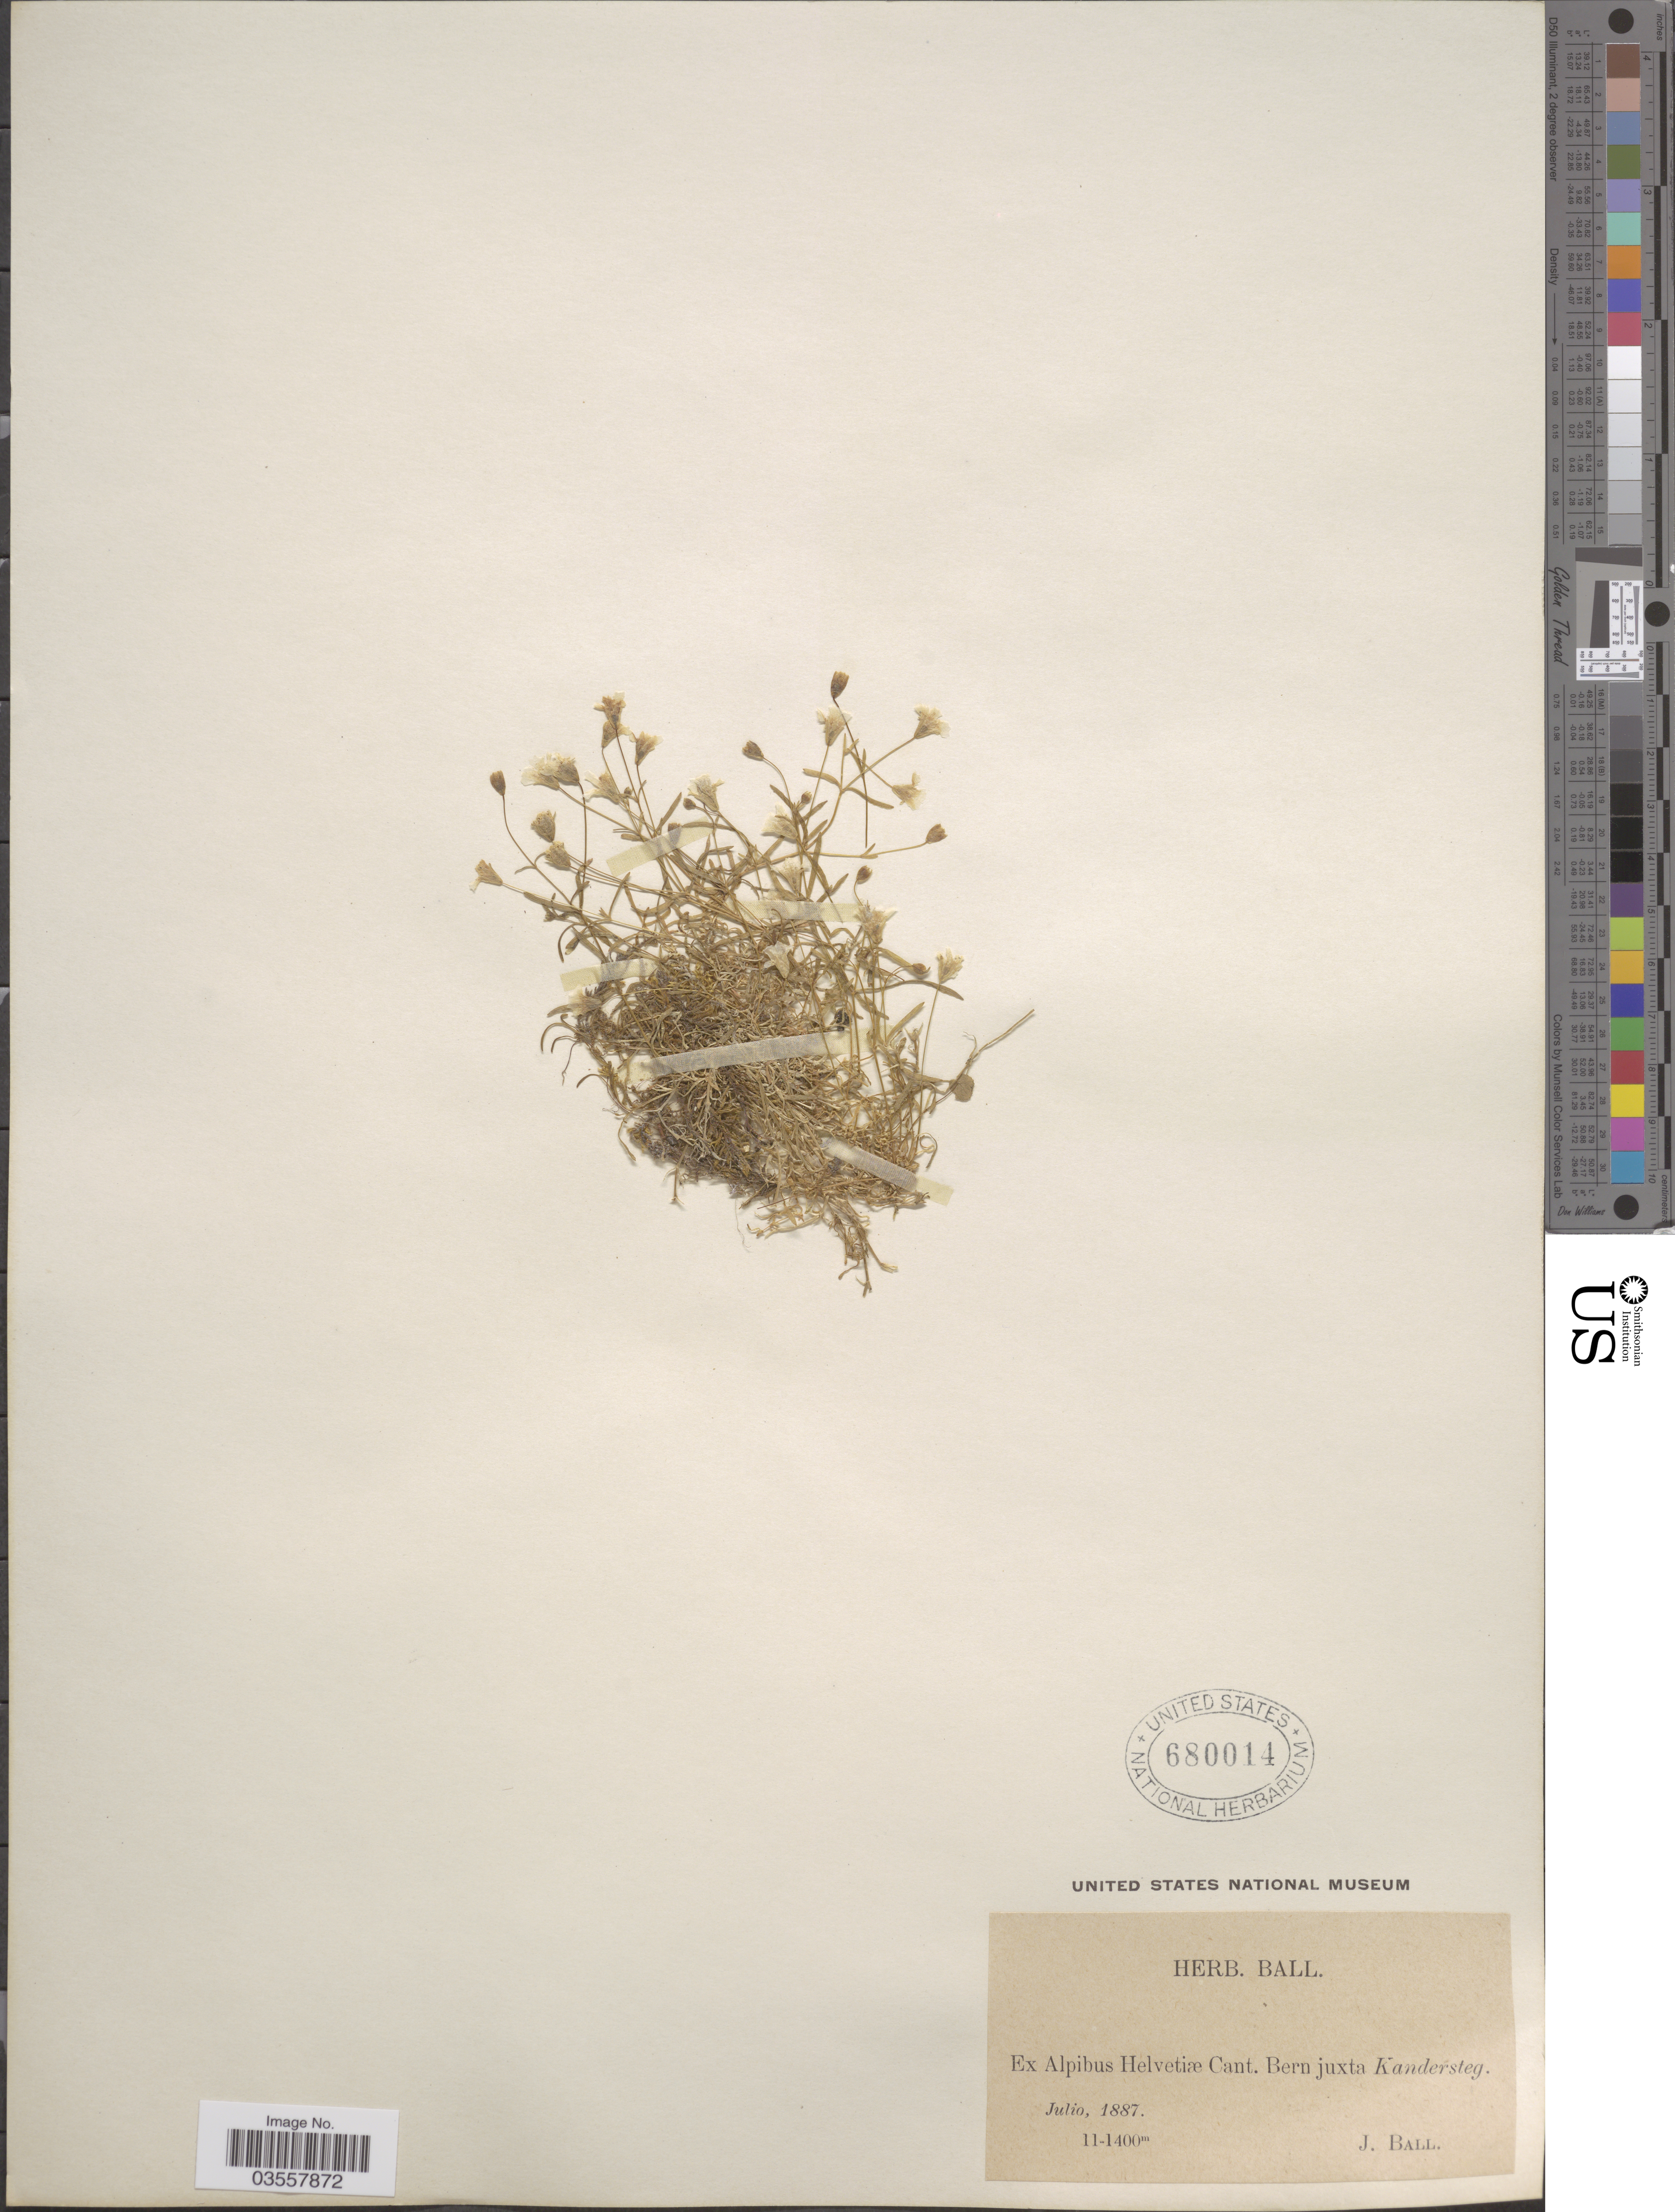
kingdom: Plantae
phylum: Tracheophyta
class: Magnoliopsida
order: Caryophyllales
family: Caryophyllaceae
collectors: J. Ball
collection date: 1887-07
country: Switzerland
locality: Ex Alpibus Helvetiæ Cant. Bern juxta Kandersteg.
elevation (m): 1100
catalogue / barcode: US 680014